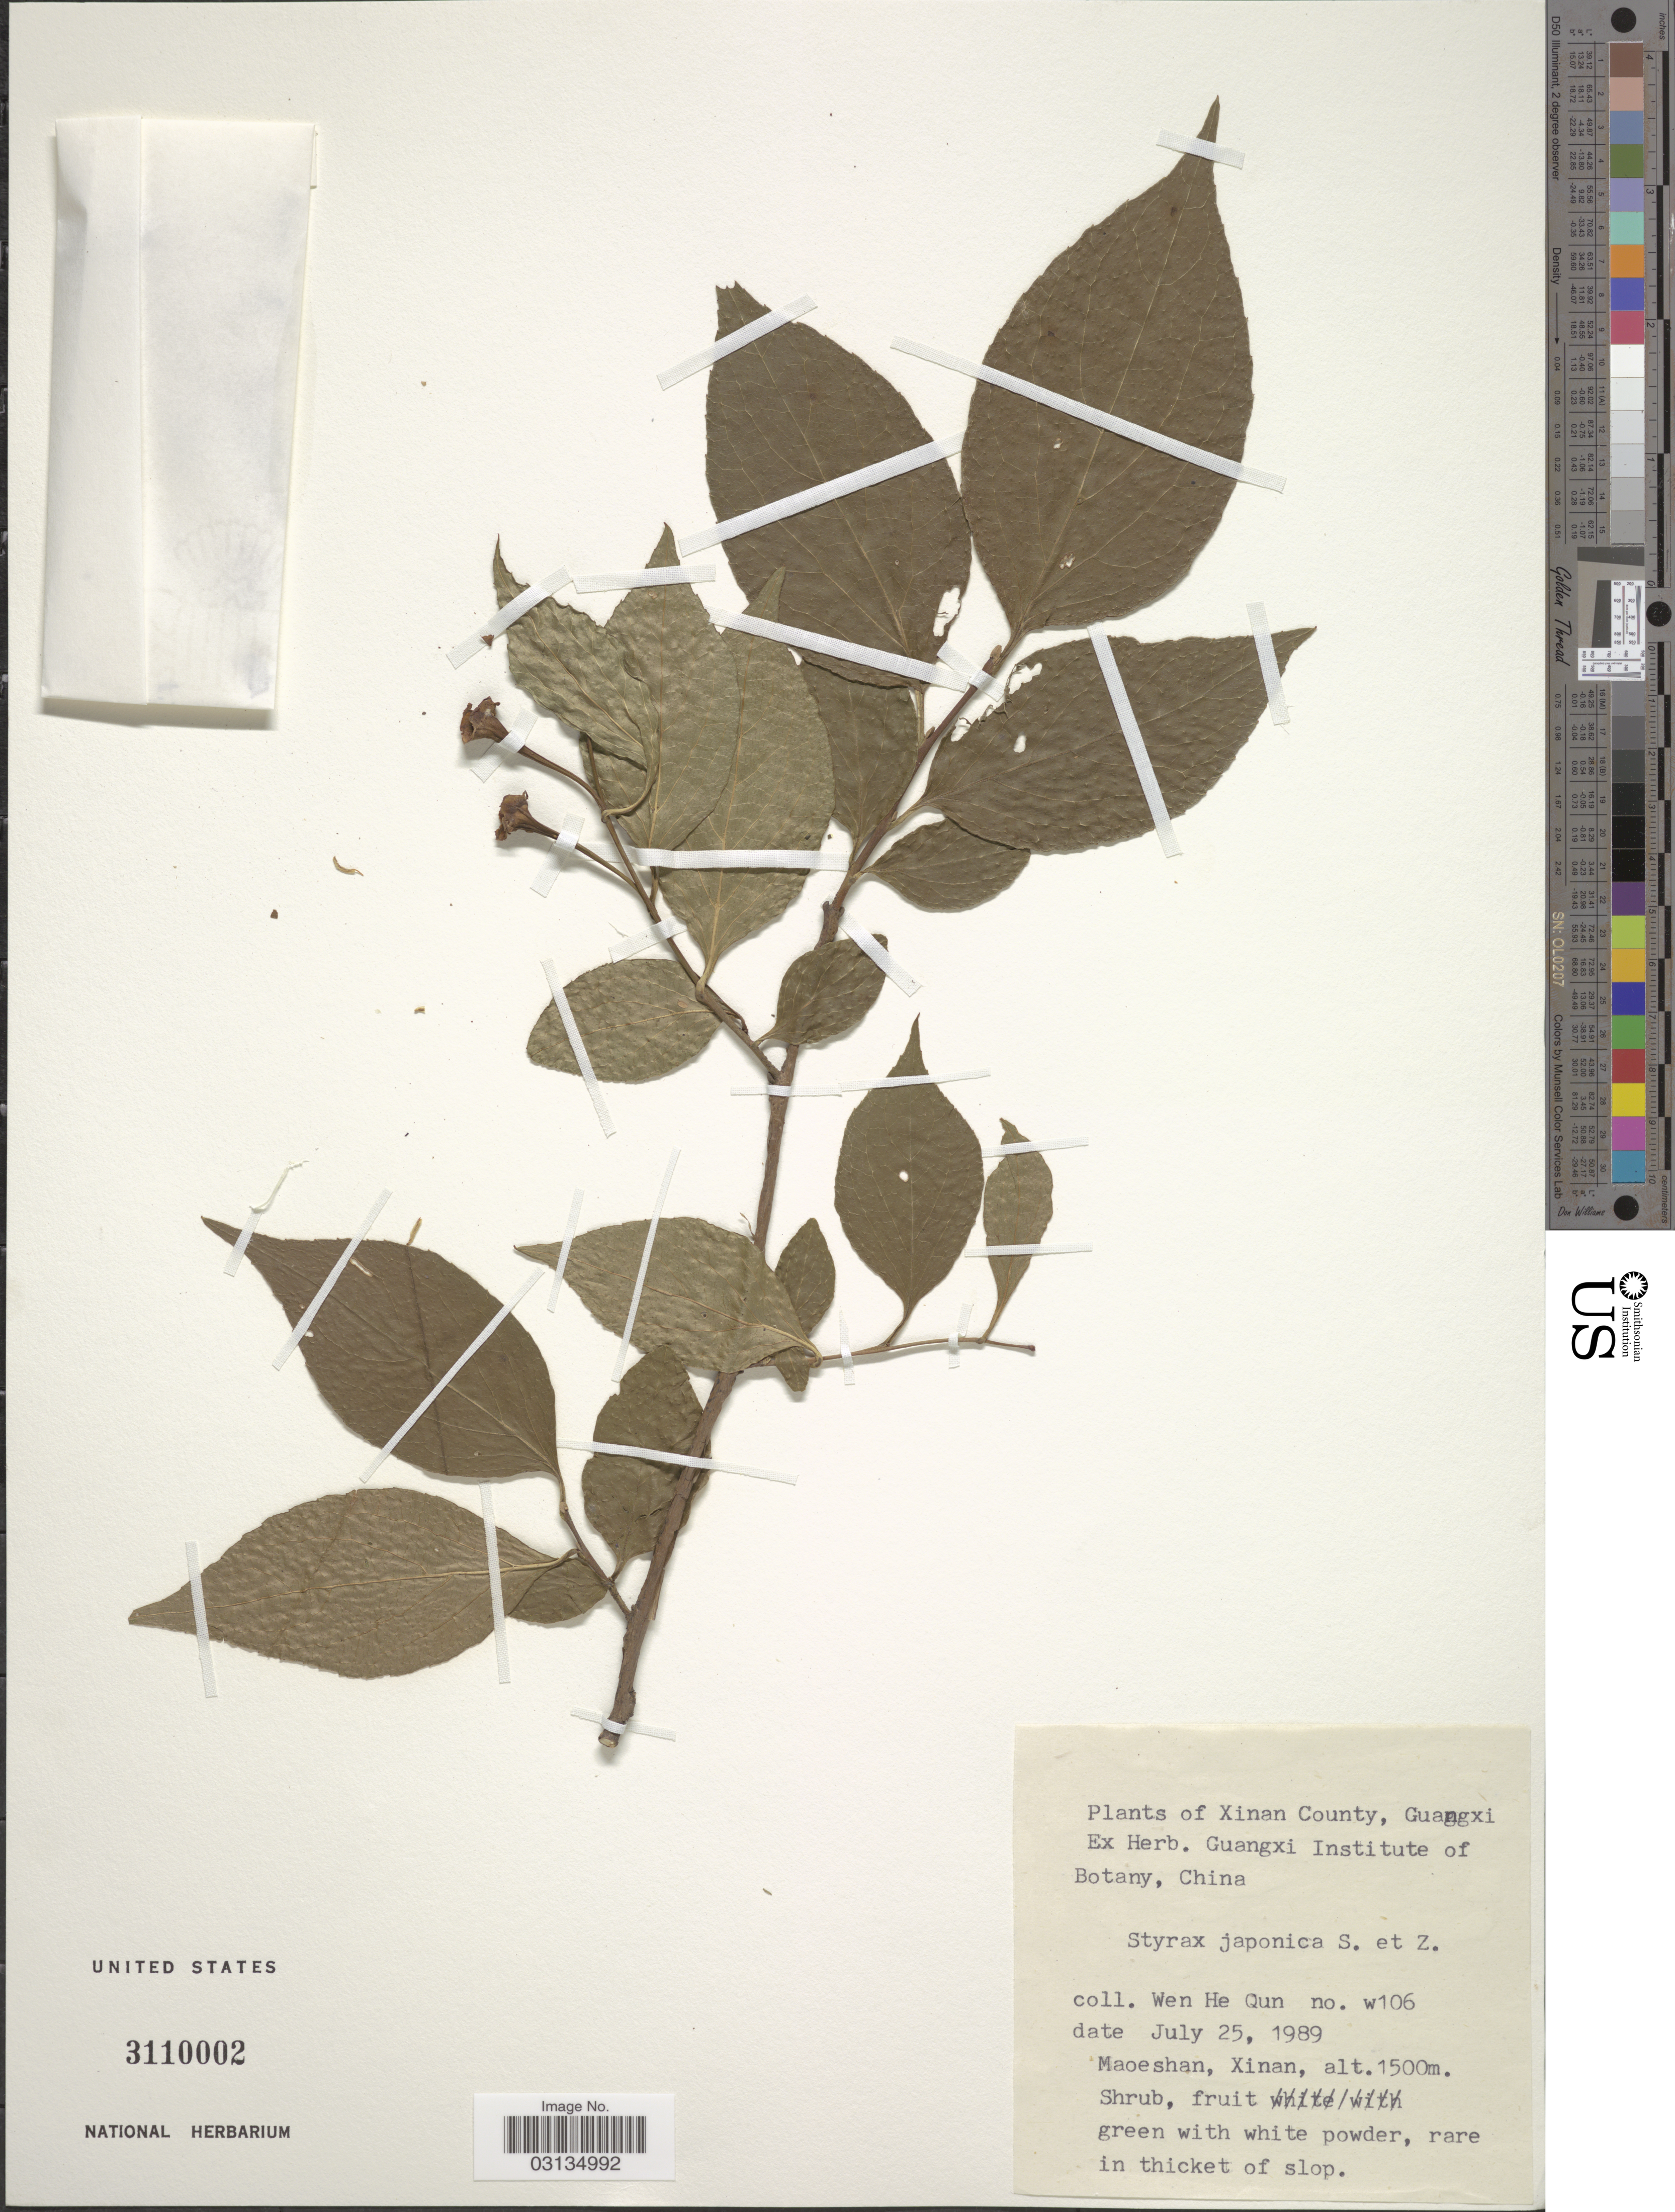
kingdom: Plantae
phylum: Tracheophyta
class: Magnoliopsida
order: Ericales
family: Styracaceae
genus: Styrax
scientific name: Styrax japonicus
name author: Siebold & Zucc.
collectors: H. Wen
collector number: W106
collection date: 1989-07-25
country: China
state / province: Guangxi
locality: Xinan County, Guangxi, Maoeshan, Xinan.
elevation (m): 1500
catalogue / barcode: US 3110002